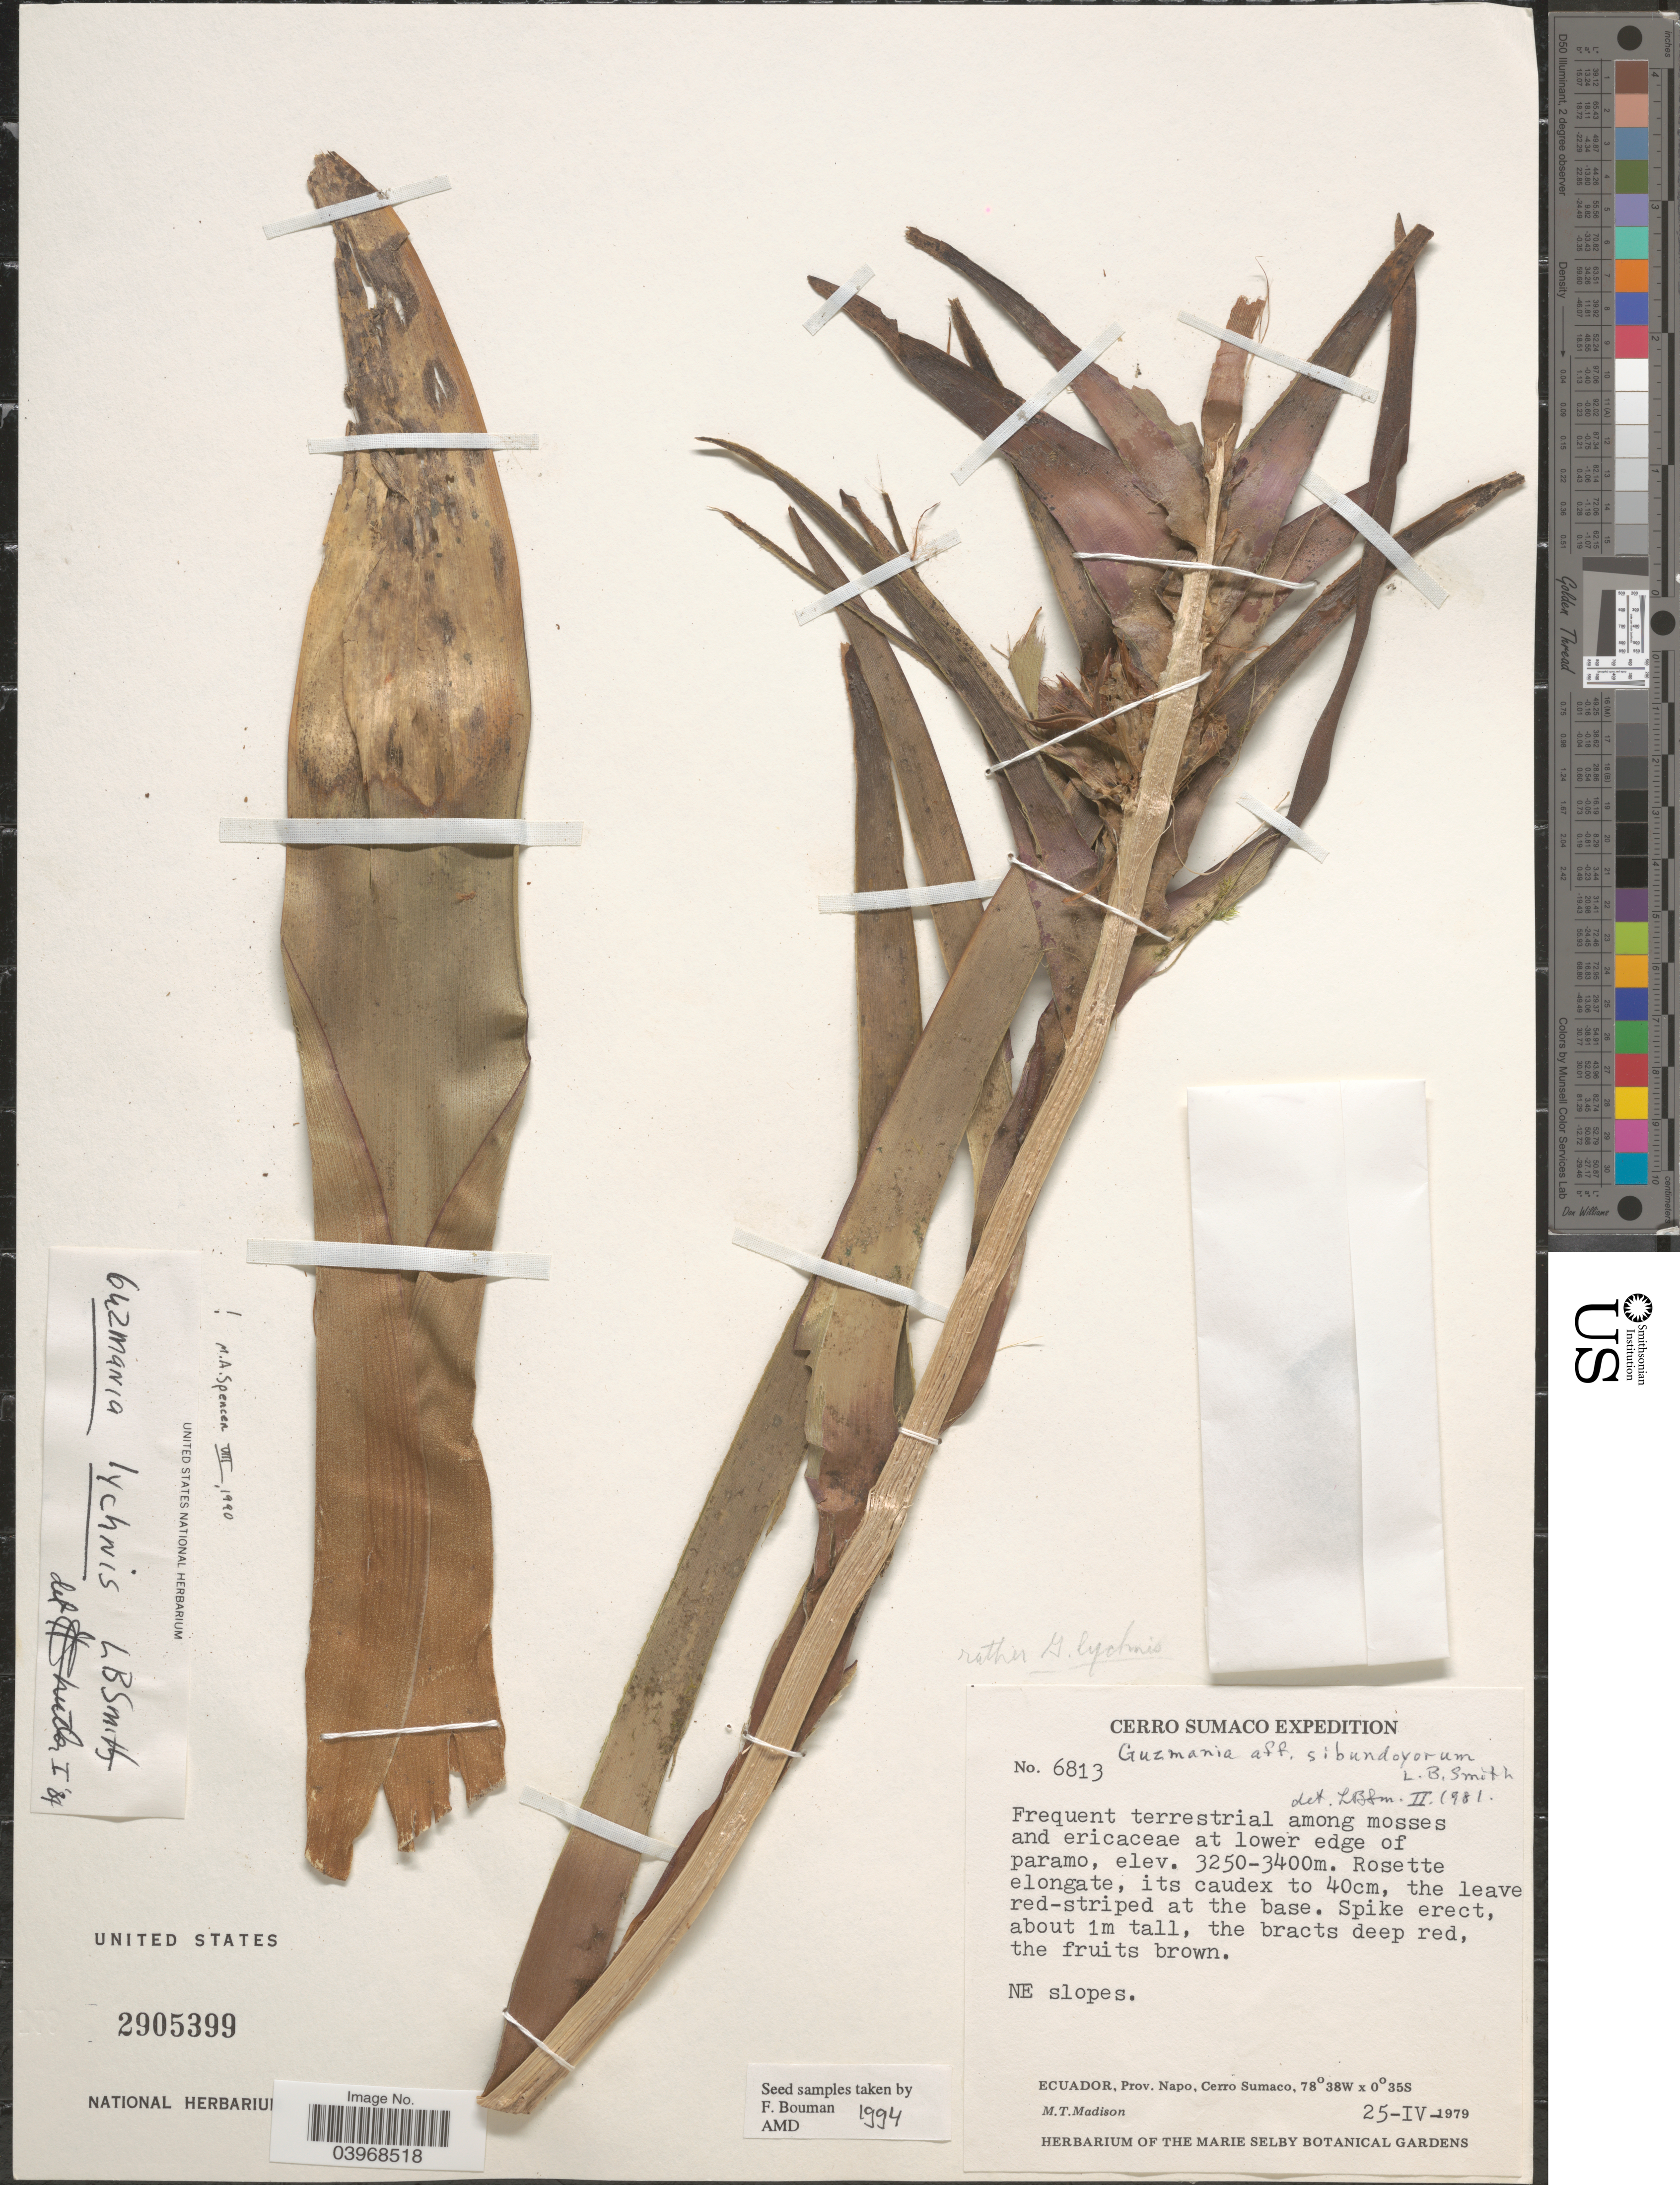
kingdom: Plantae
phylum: Tracheophyta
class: Liliopsida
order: Poales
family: Bromeliaceae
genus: Guzmania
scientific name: Guzmania lychnis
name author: L.B. Sm.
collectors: M. T. Madison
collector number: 6813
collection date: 1979-04-25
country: Ecuador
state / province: Napo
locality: NE slopes. Cerro Sumaco.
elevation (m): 3250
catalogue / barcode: US 2905399